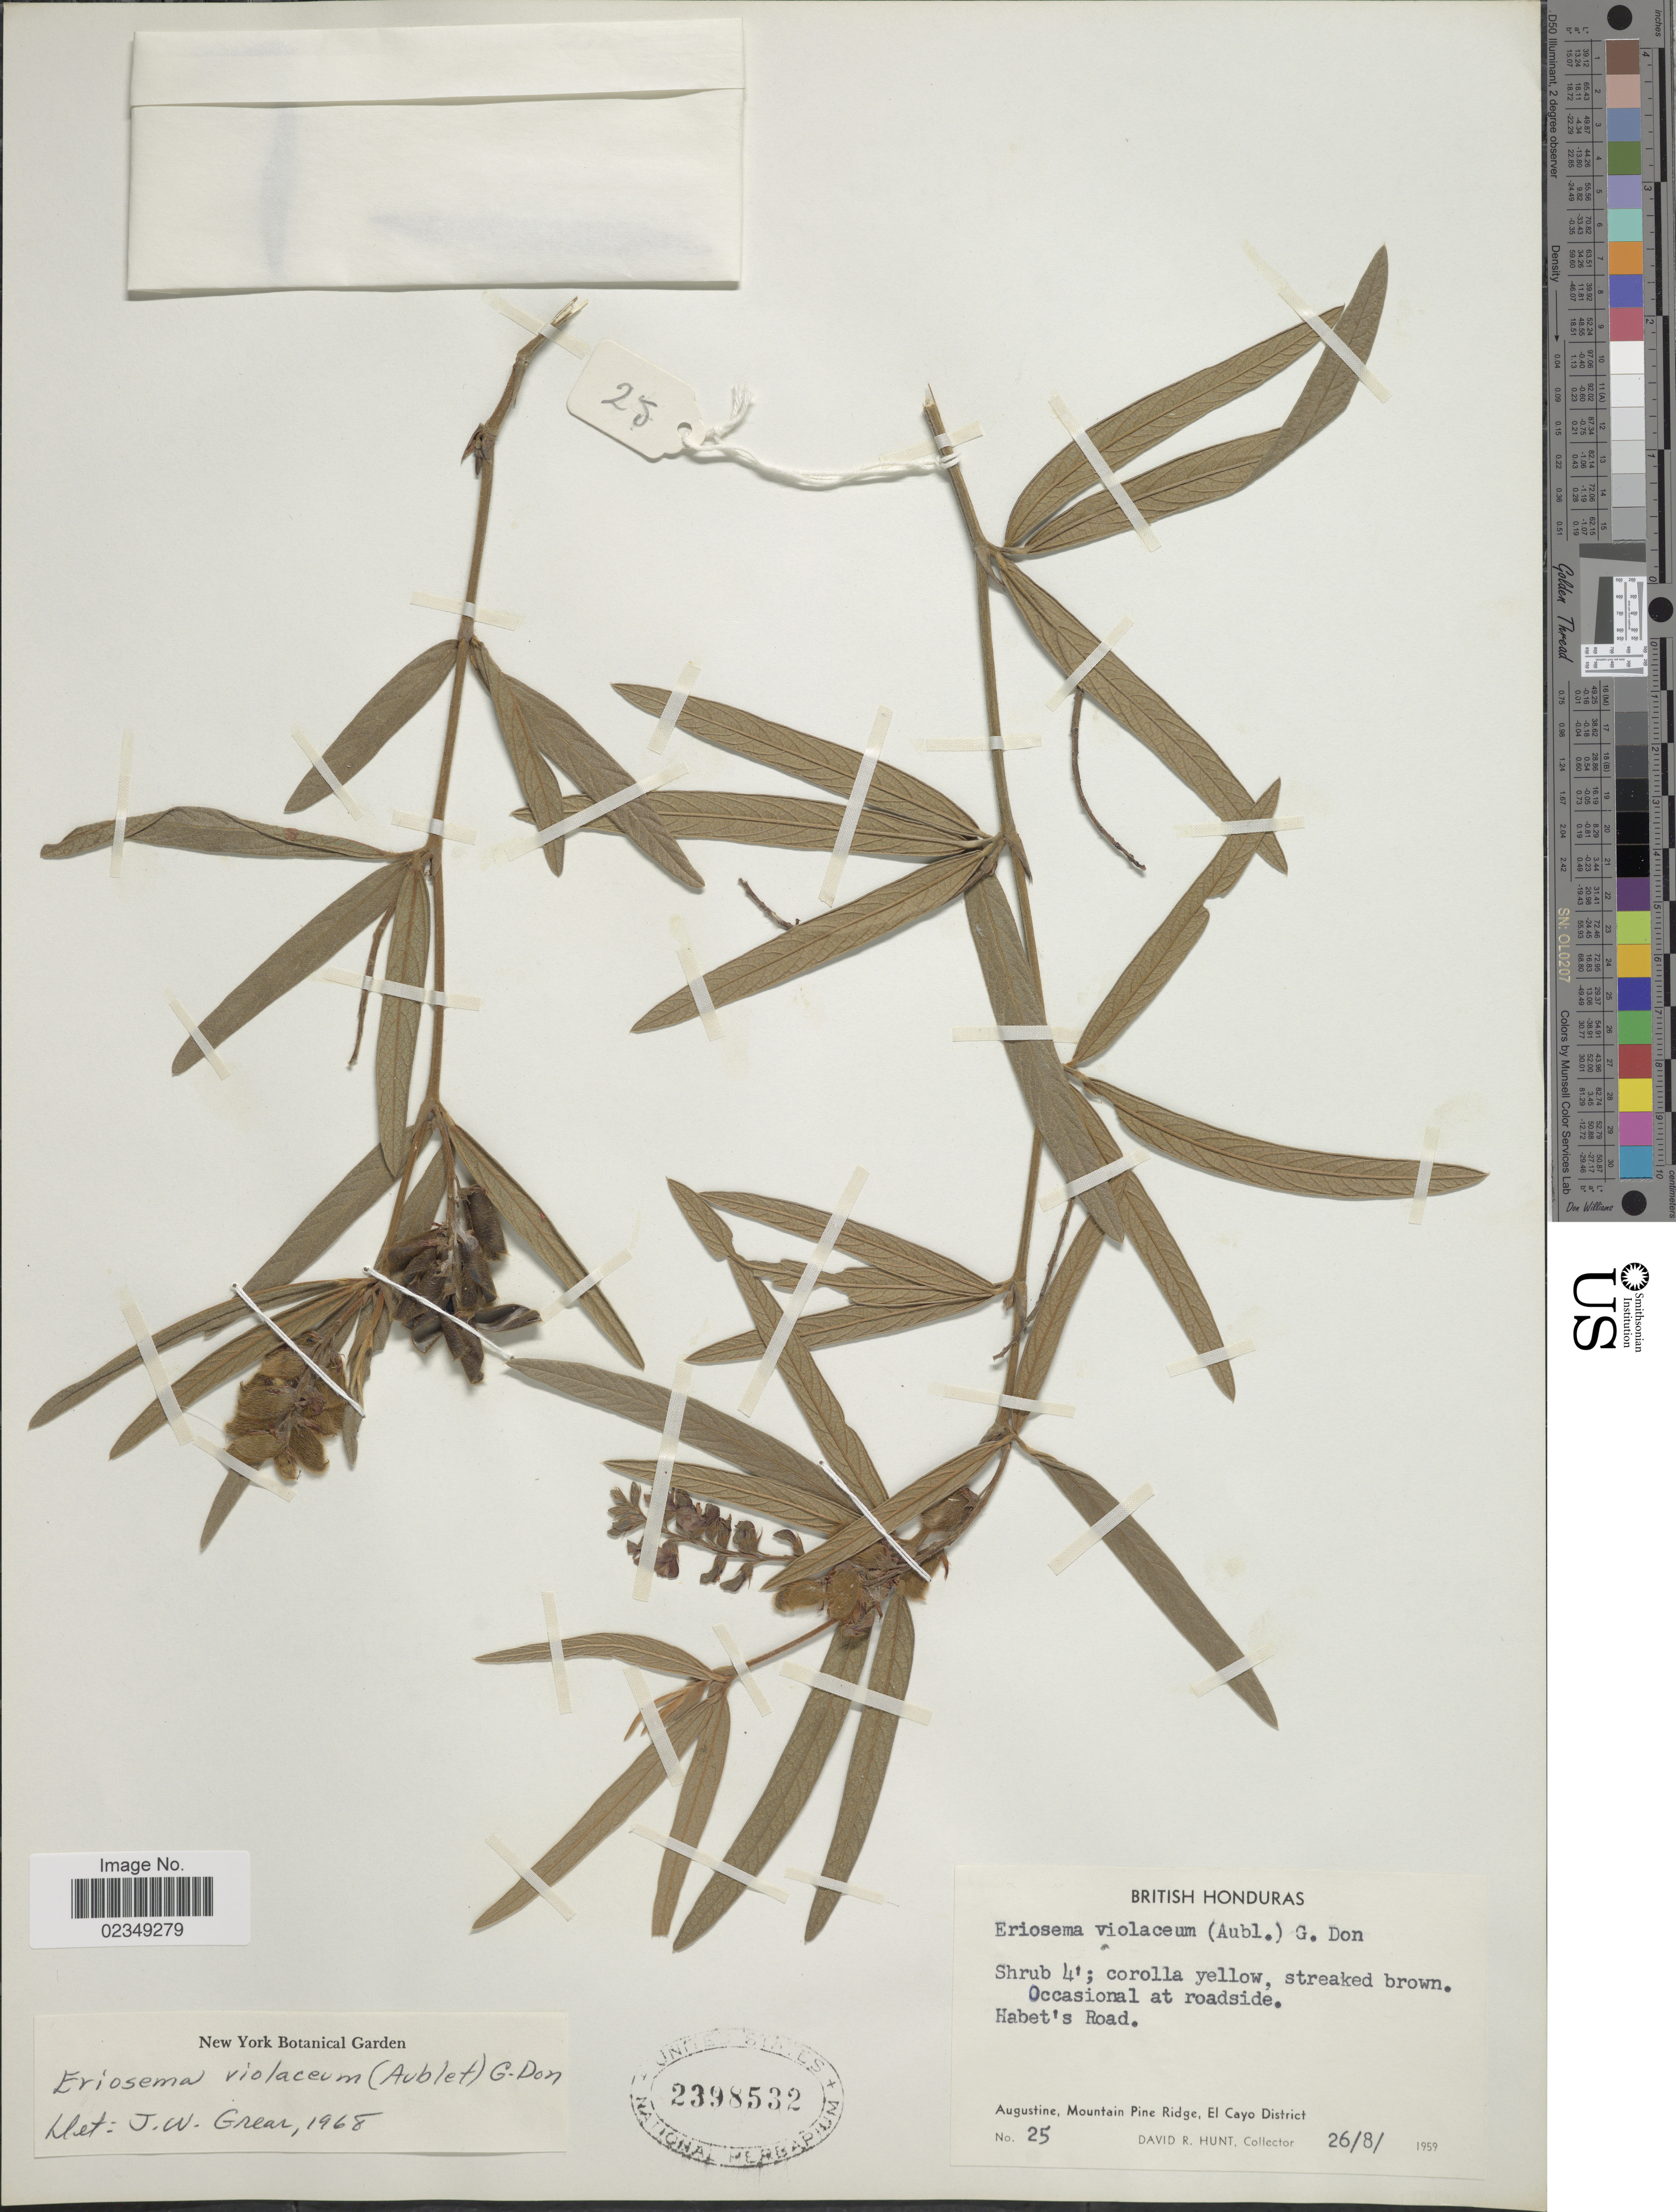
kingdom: Plantae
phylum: Tracheophyta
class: Magnoliopsida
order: Fabales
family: Fabaceae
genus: Eriosema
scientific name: Eriosema violaceum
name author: (Aubl.) G. Don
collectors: D. R. Hunt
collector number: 25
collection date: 1959-08-26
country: Belize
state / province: Cayo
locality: British Honduras. Habet's Road. Augustine, Mountain Pine Ridge, El Cayo District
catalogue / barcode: US 2398532